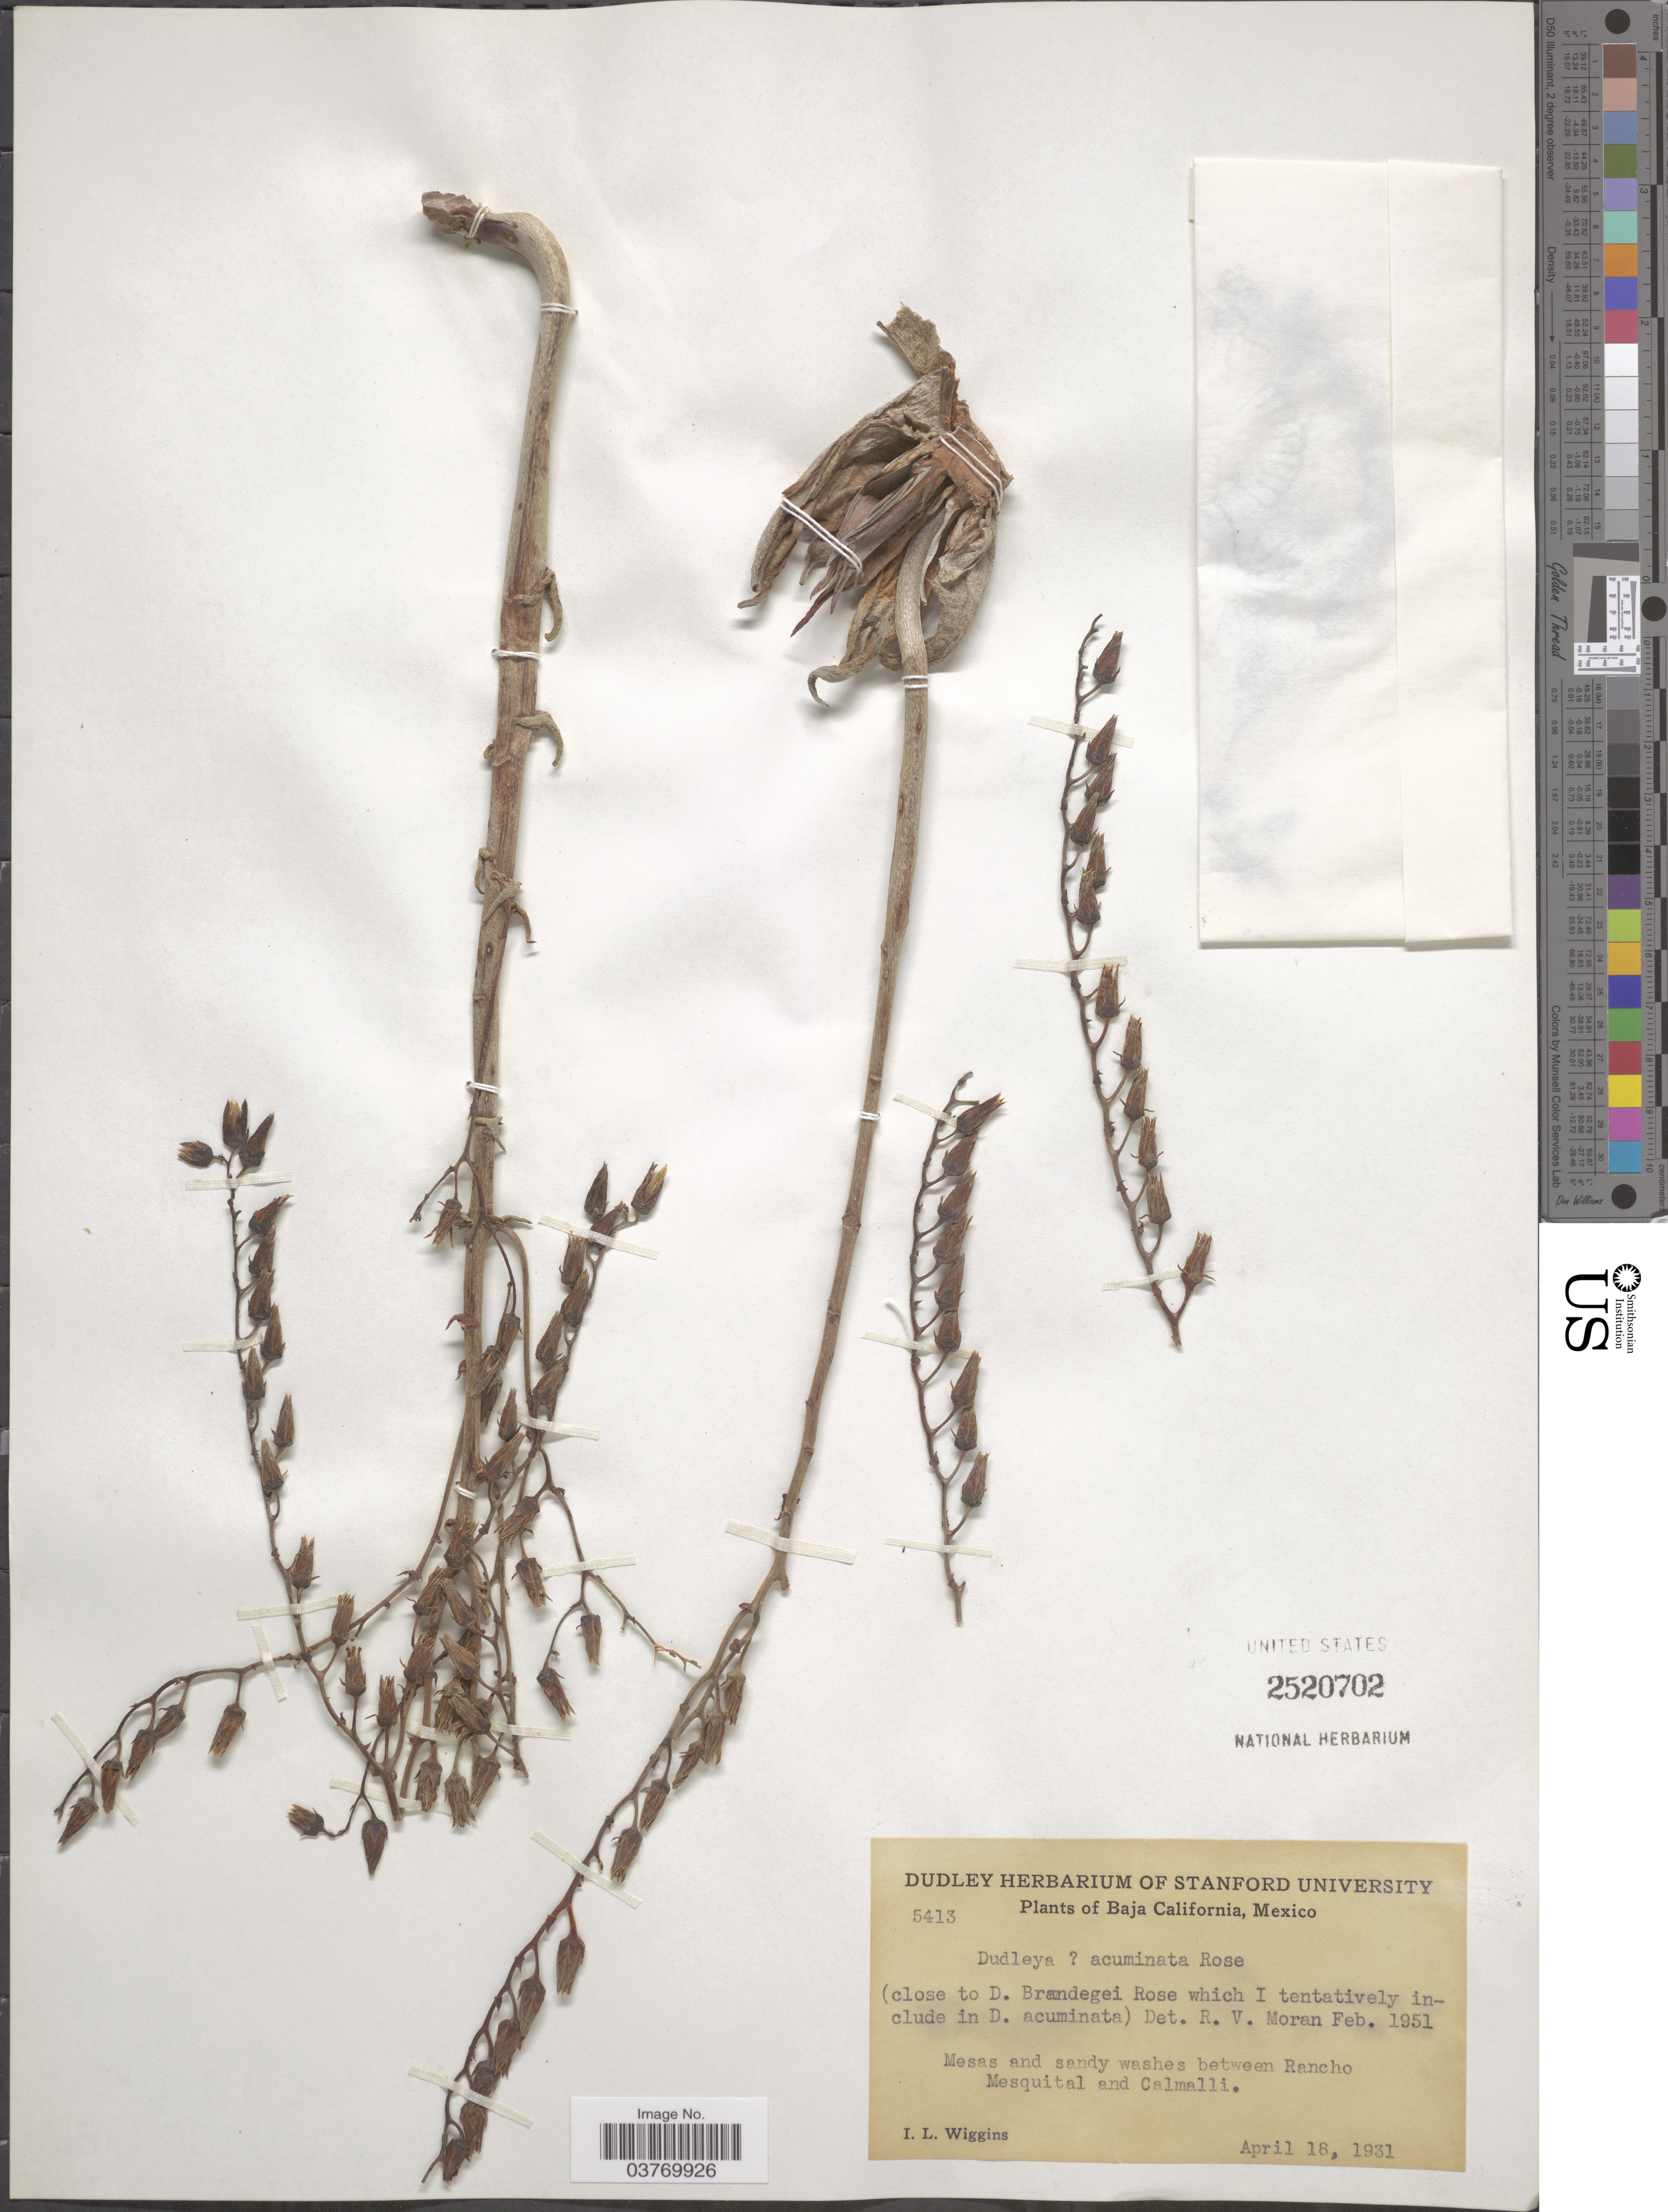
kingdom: Plantae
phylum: Tracheophyta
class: Magnoliopsida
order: Saxifragales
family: Crassulaceae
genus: Dudleya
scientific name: Dudleya acuminata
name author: Rose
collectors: I. L. Wiggins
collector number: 5413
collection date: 1931-04-18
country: Mexico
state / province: Baja California Norte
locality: Mesas and sandy washes between Rancho Mesquital and Calmalli.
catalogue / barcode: US 2520702